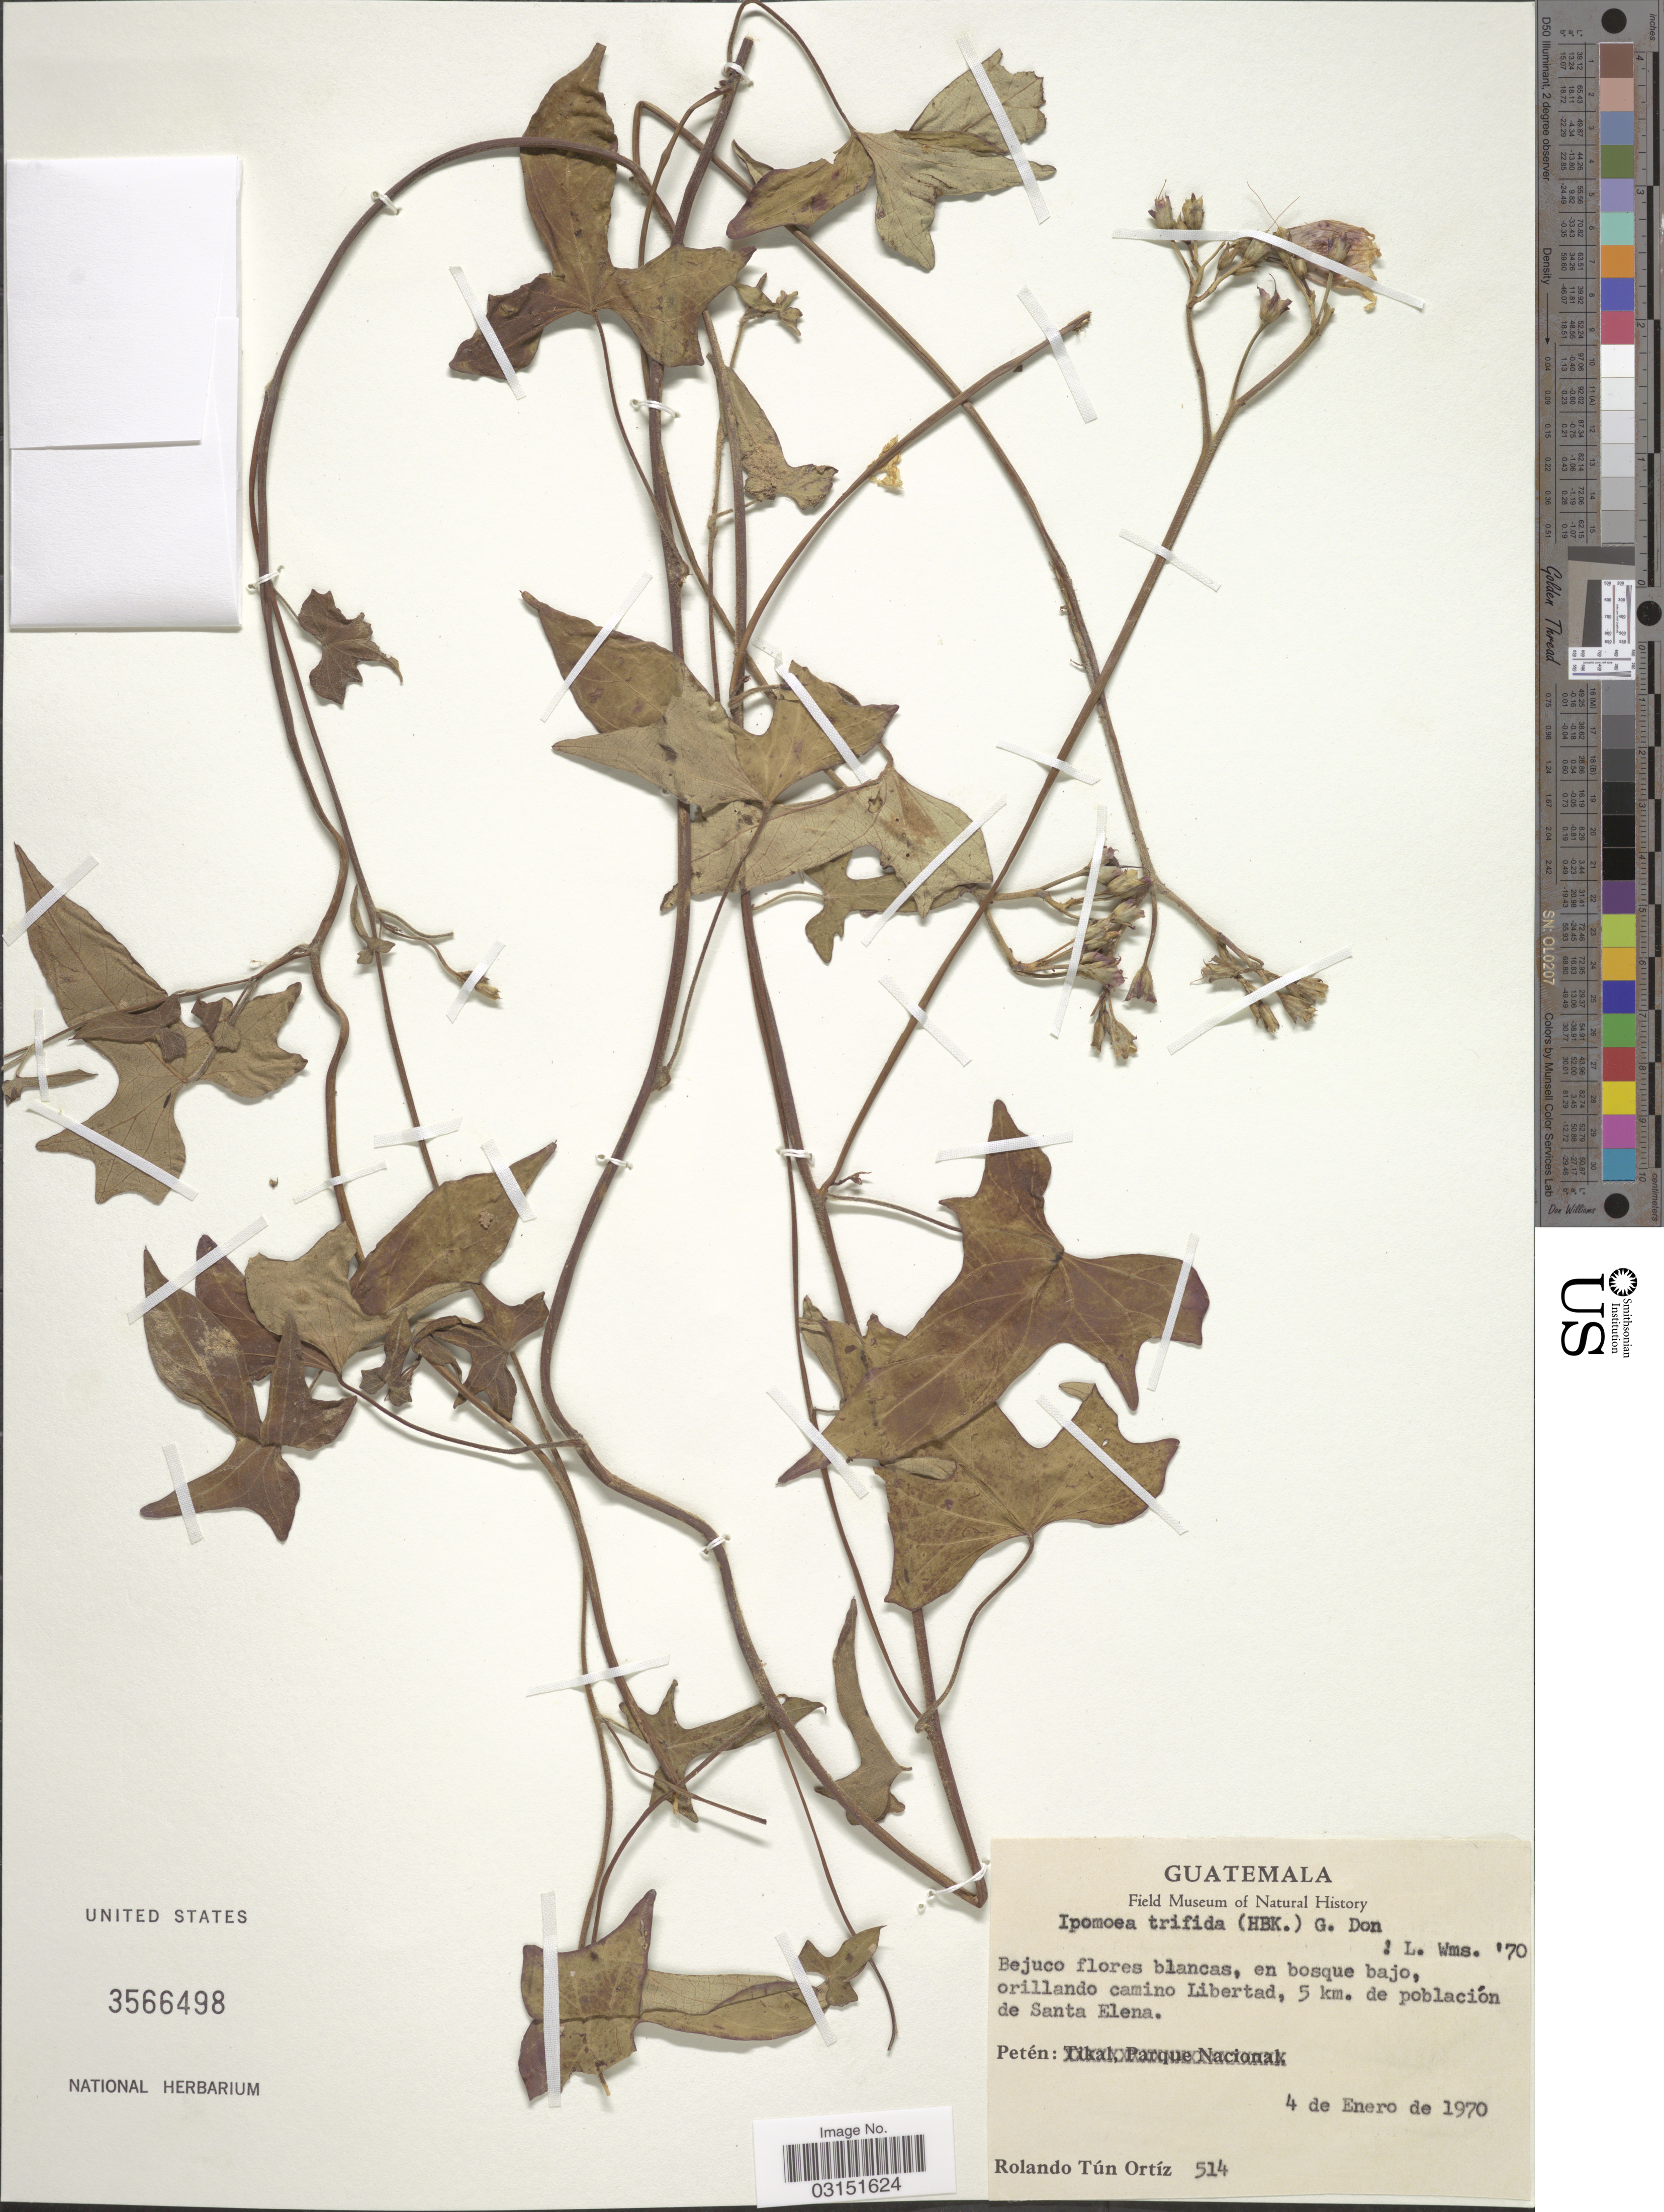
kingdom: Plantae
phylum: Tracheophyta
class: Magnoliopsida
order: Solanales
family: Convolvulaceae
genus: Ipomoea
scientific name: Ipomoea trifida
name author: (Kunth) G. Don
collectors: R. T. Ortíz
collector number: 514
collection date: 1970-01-04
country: Guatemala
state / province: El Petén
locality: Orillando camino Libertad, 5 km. de población de Santa Elena.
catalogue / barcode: US 3566498